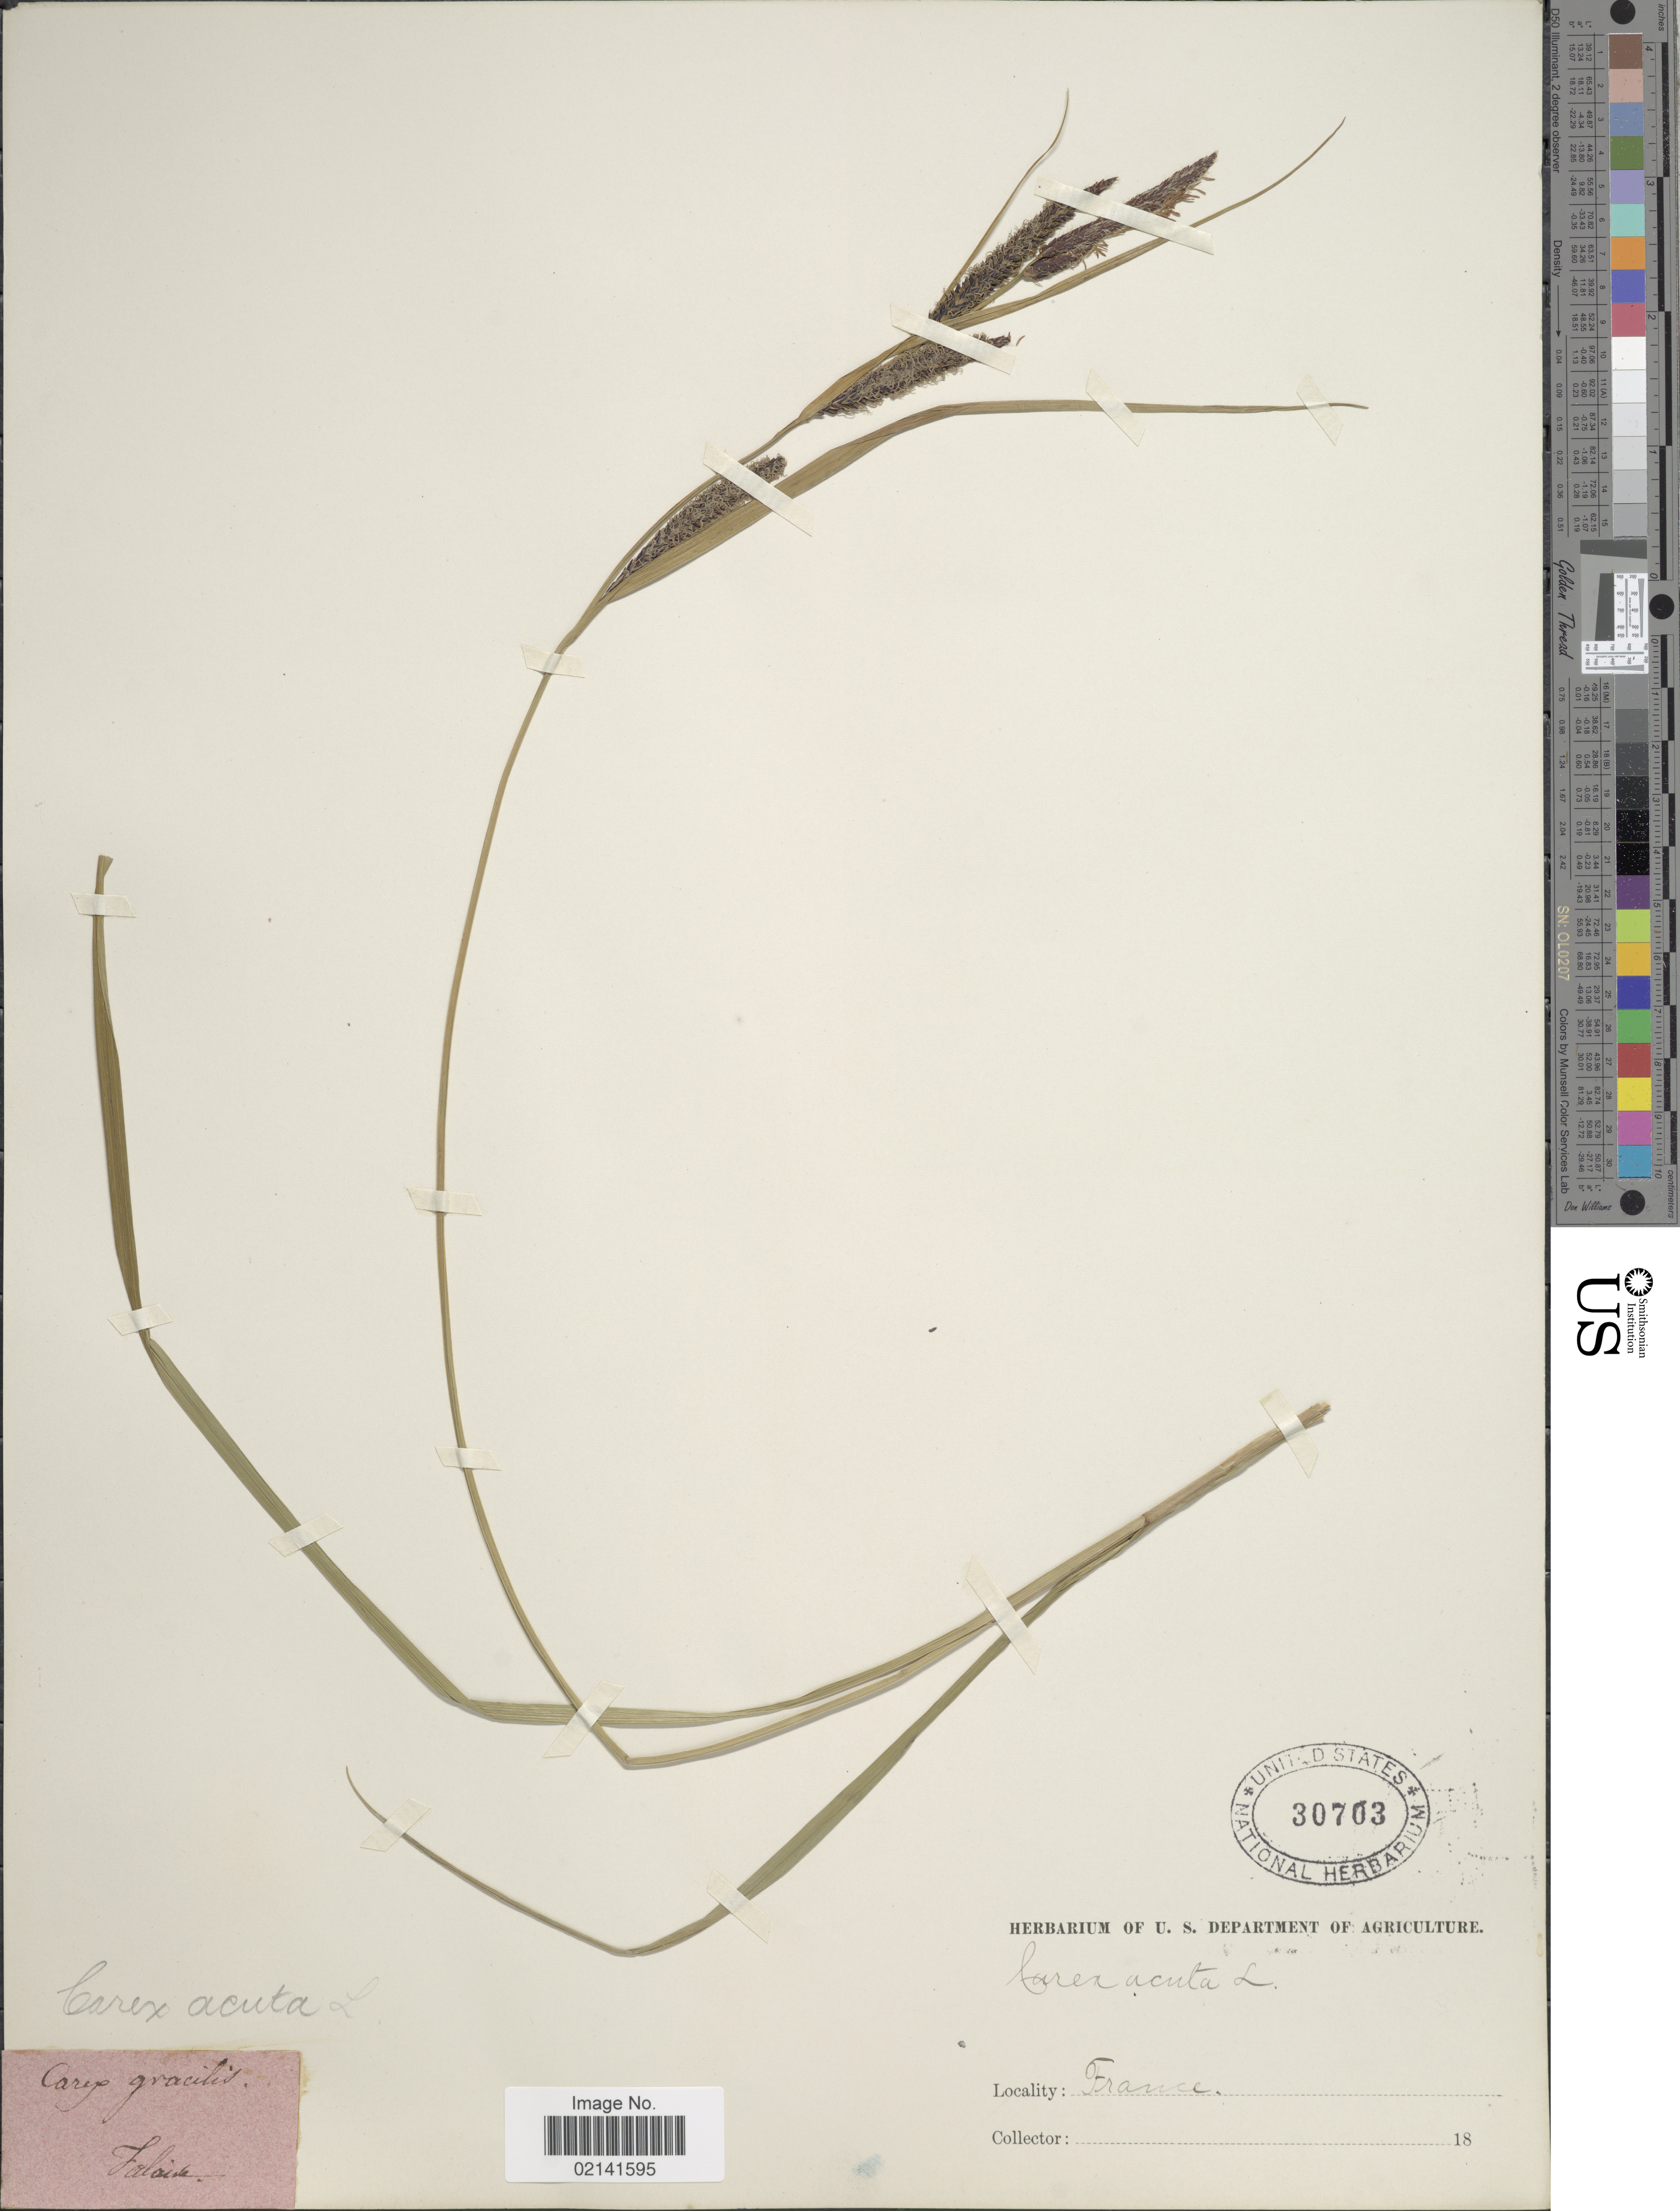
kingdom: Plantae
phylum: Tracheophyta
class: Liliopsida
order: Poales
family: Cyperaceae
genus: Carex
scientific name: Carex acuta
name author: L.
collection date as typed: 18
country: France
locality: Falaise [interpreted]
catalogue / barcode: US 30703